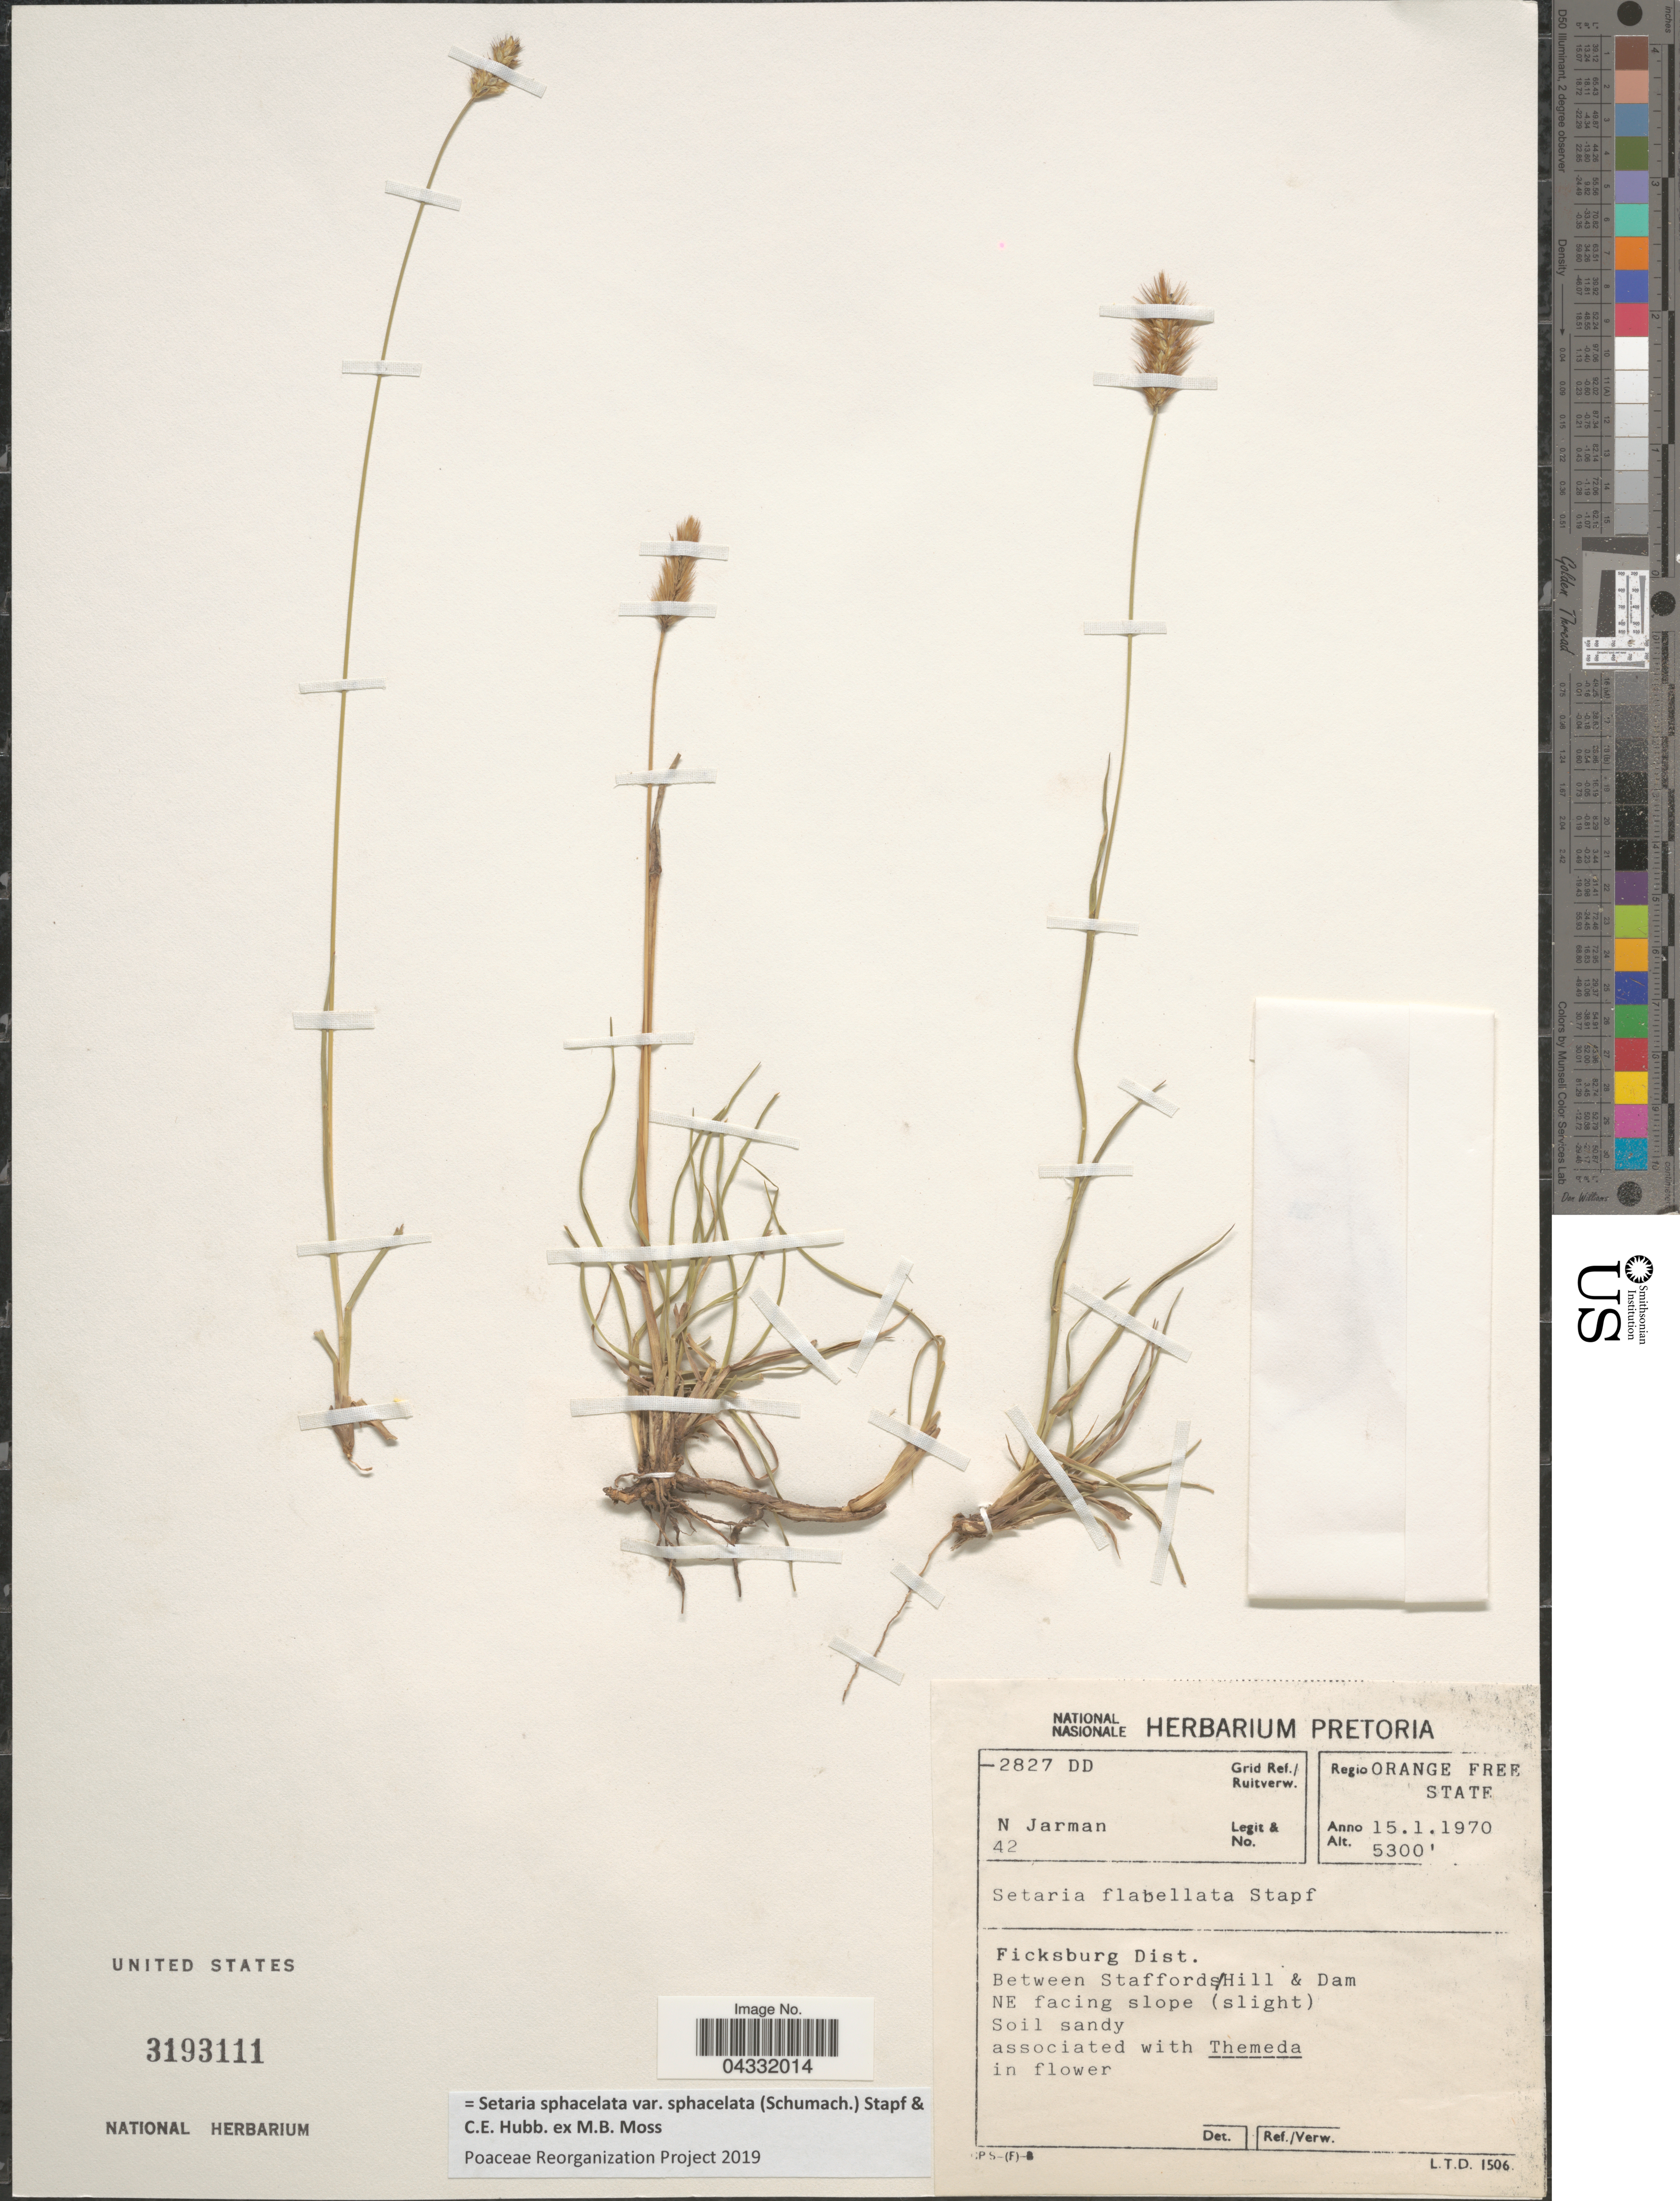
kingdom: Plantae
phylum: Tracheophyta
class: Liliopsida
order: Poales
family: Poaceae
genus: Setaria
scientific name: Setaria sphacelata var. sphacelata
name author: (Schumach.) Stapf & C. E. Hubb. ex M.B. Moss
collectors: N. Jarman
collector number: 42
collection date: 1970-01-15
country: South Africa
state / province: Free State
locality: Grid Ref./ Ruitverw. -2827 DD. Regio Orange Free State. Ficksburg Dist. Between Staffords Hill & Dam. NE facing slope.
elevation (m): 1615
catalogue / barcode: US 3193111